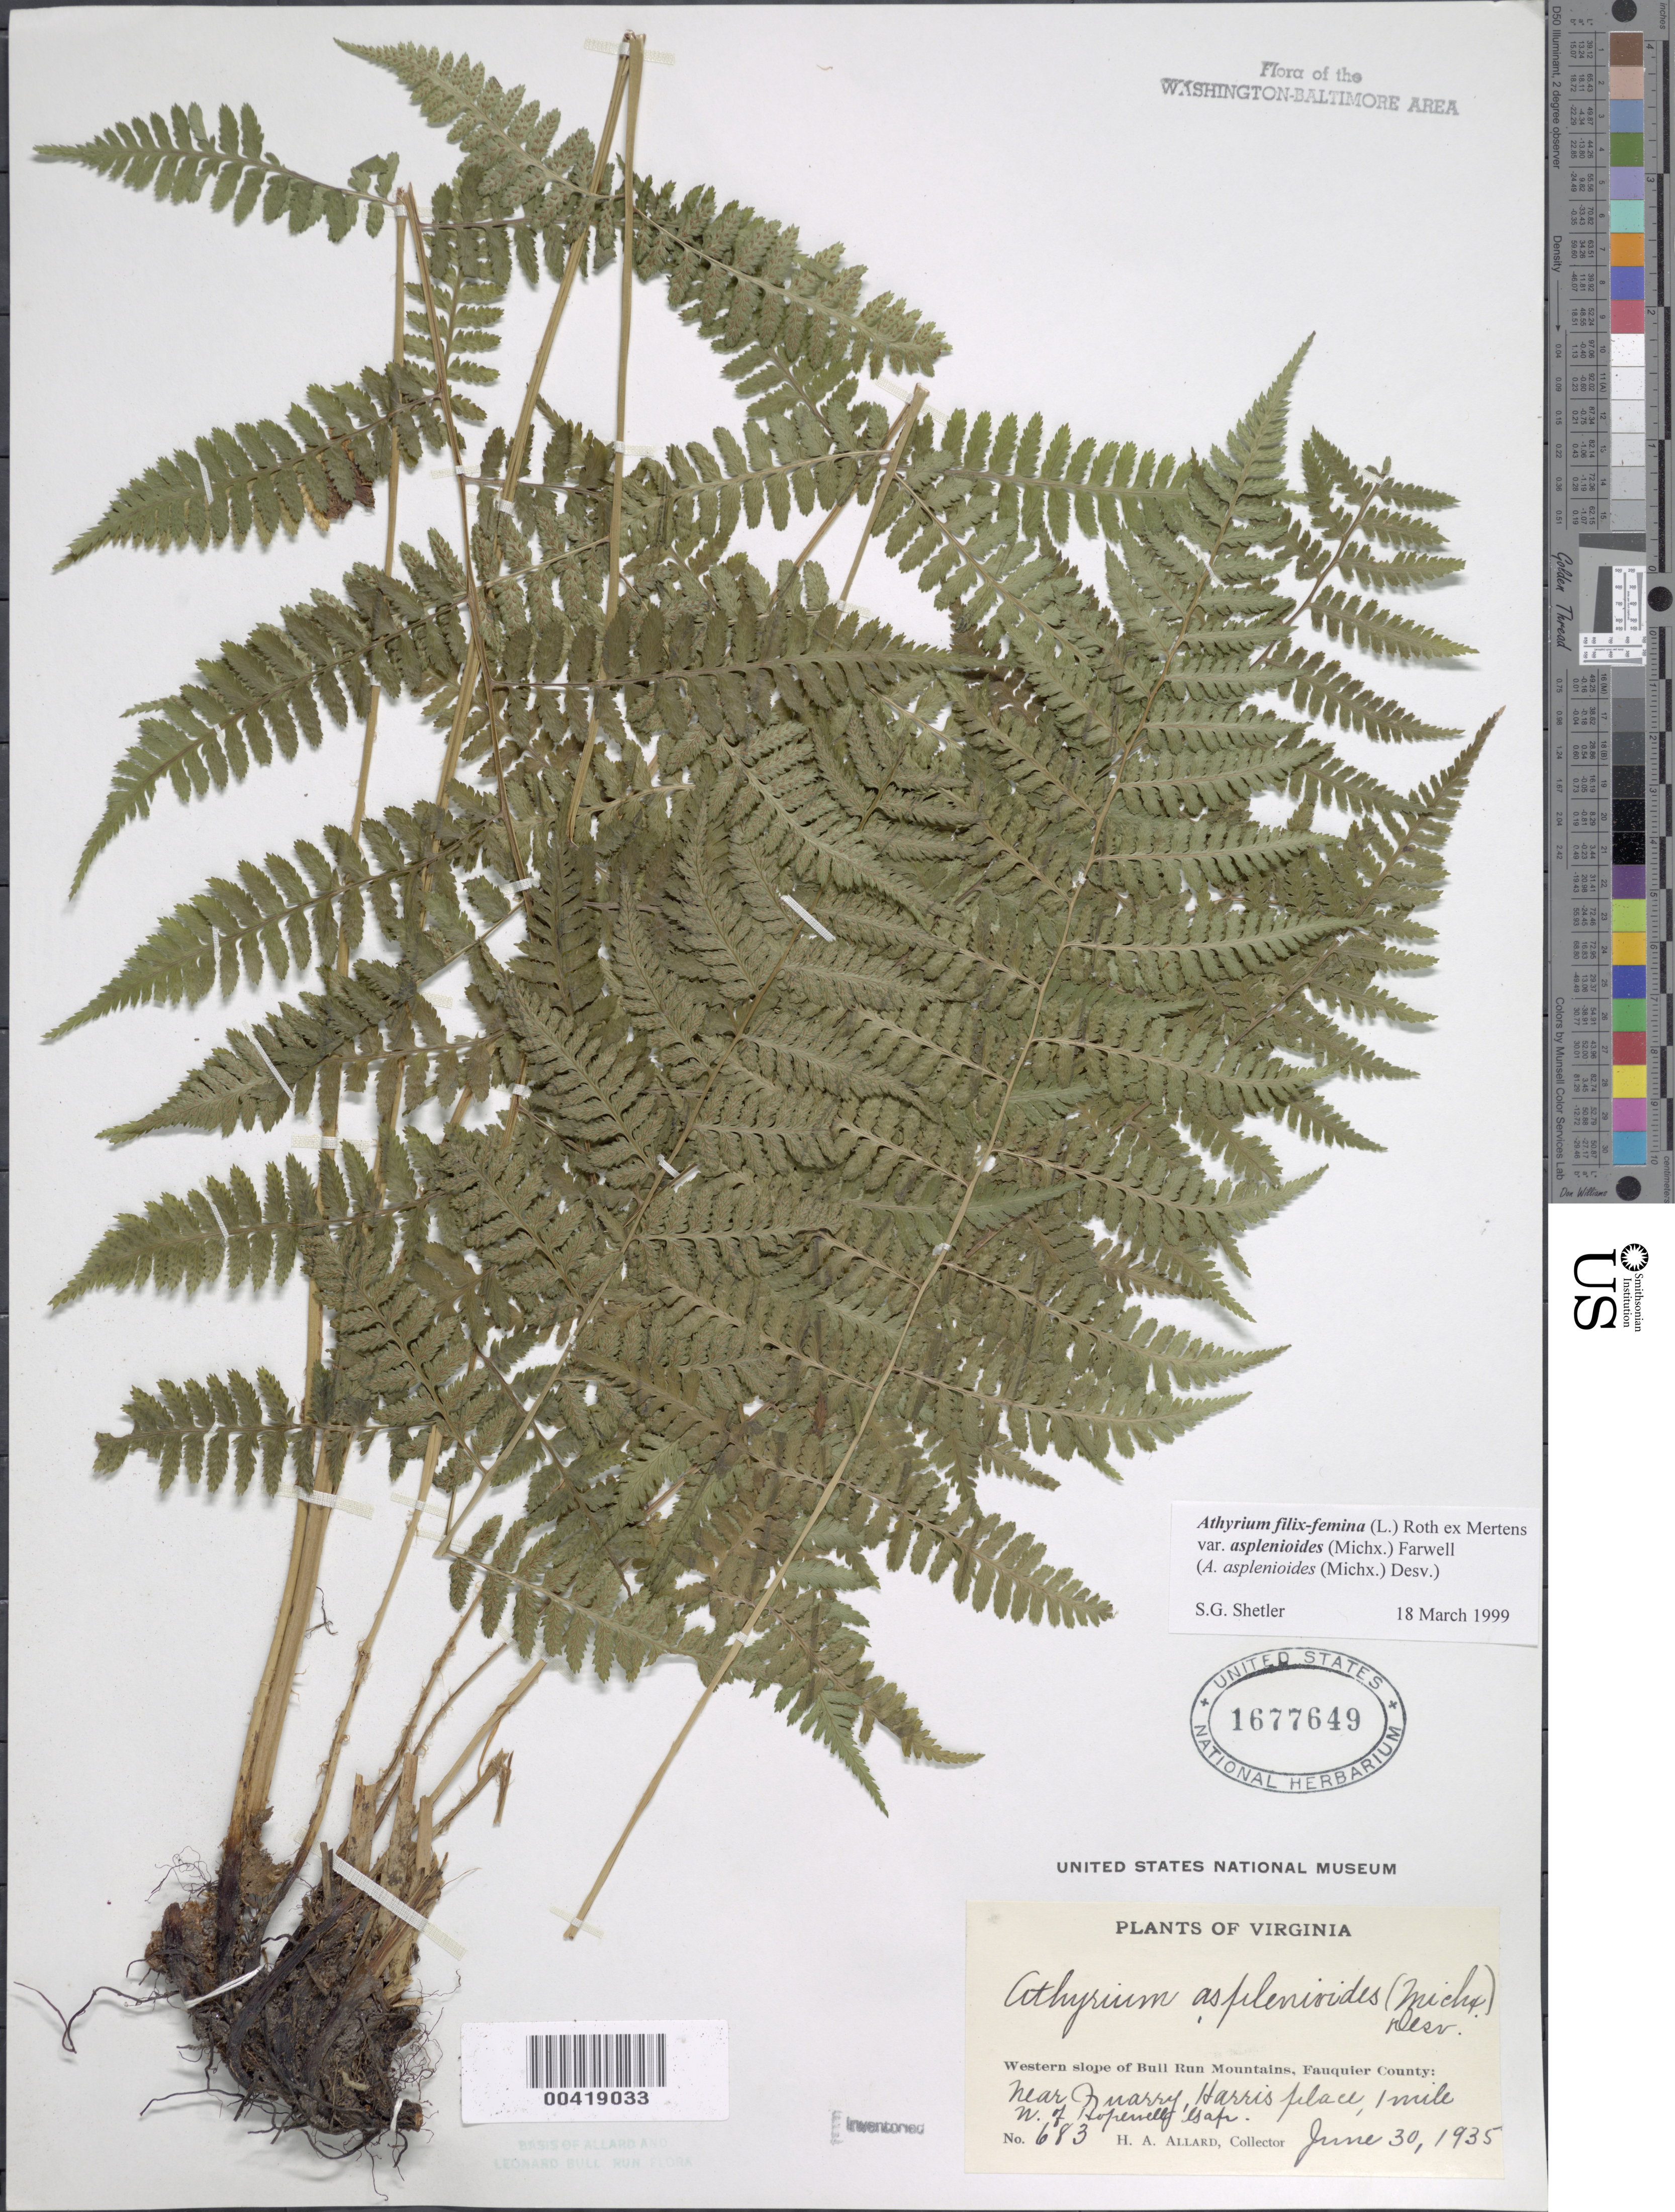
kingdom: Plantae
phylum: Tracheophyta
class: Polypodiopsida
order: Polypodiales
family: Athyriaceae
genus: Athyrium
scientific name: Athyrium filix-femina var. asplenioides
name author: (Michx.) Farw.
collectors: H. A. Allard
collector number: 683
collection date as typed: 30 Jun 1935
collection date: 1935-06-30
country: United States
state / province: Virginia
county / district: Fauquier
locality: North of Hopewell Gap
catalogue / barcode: US 1677649